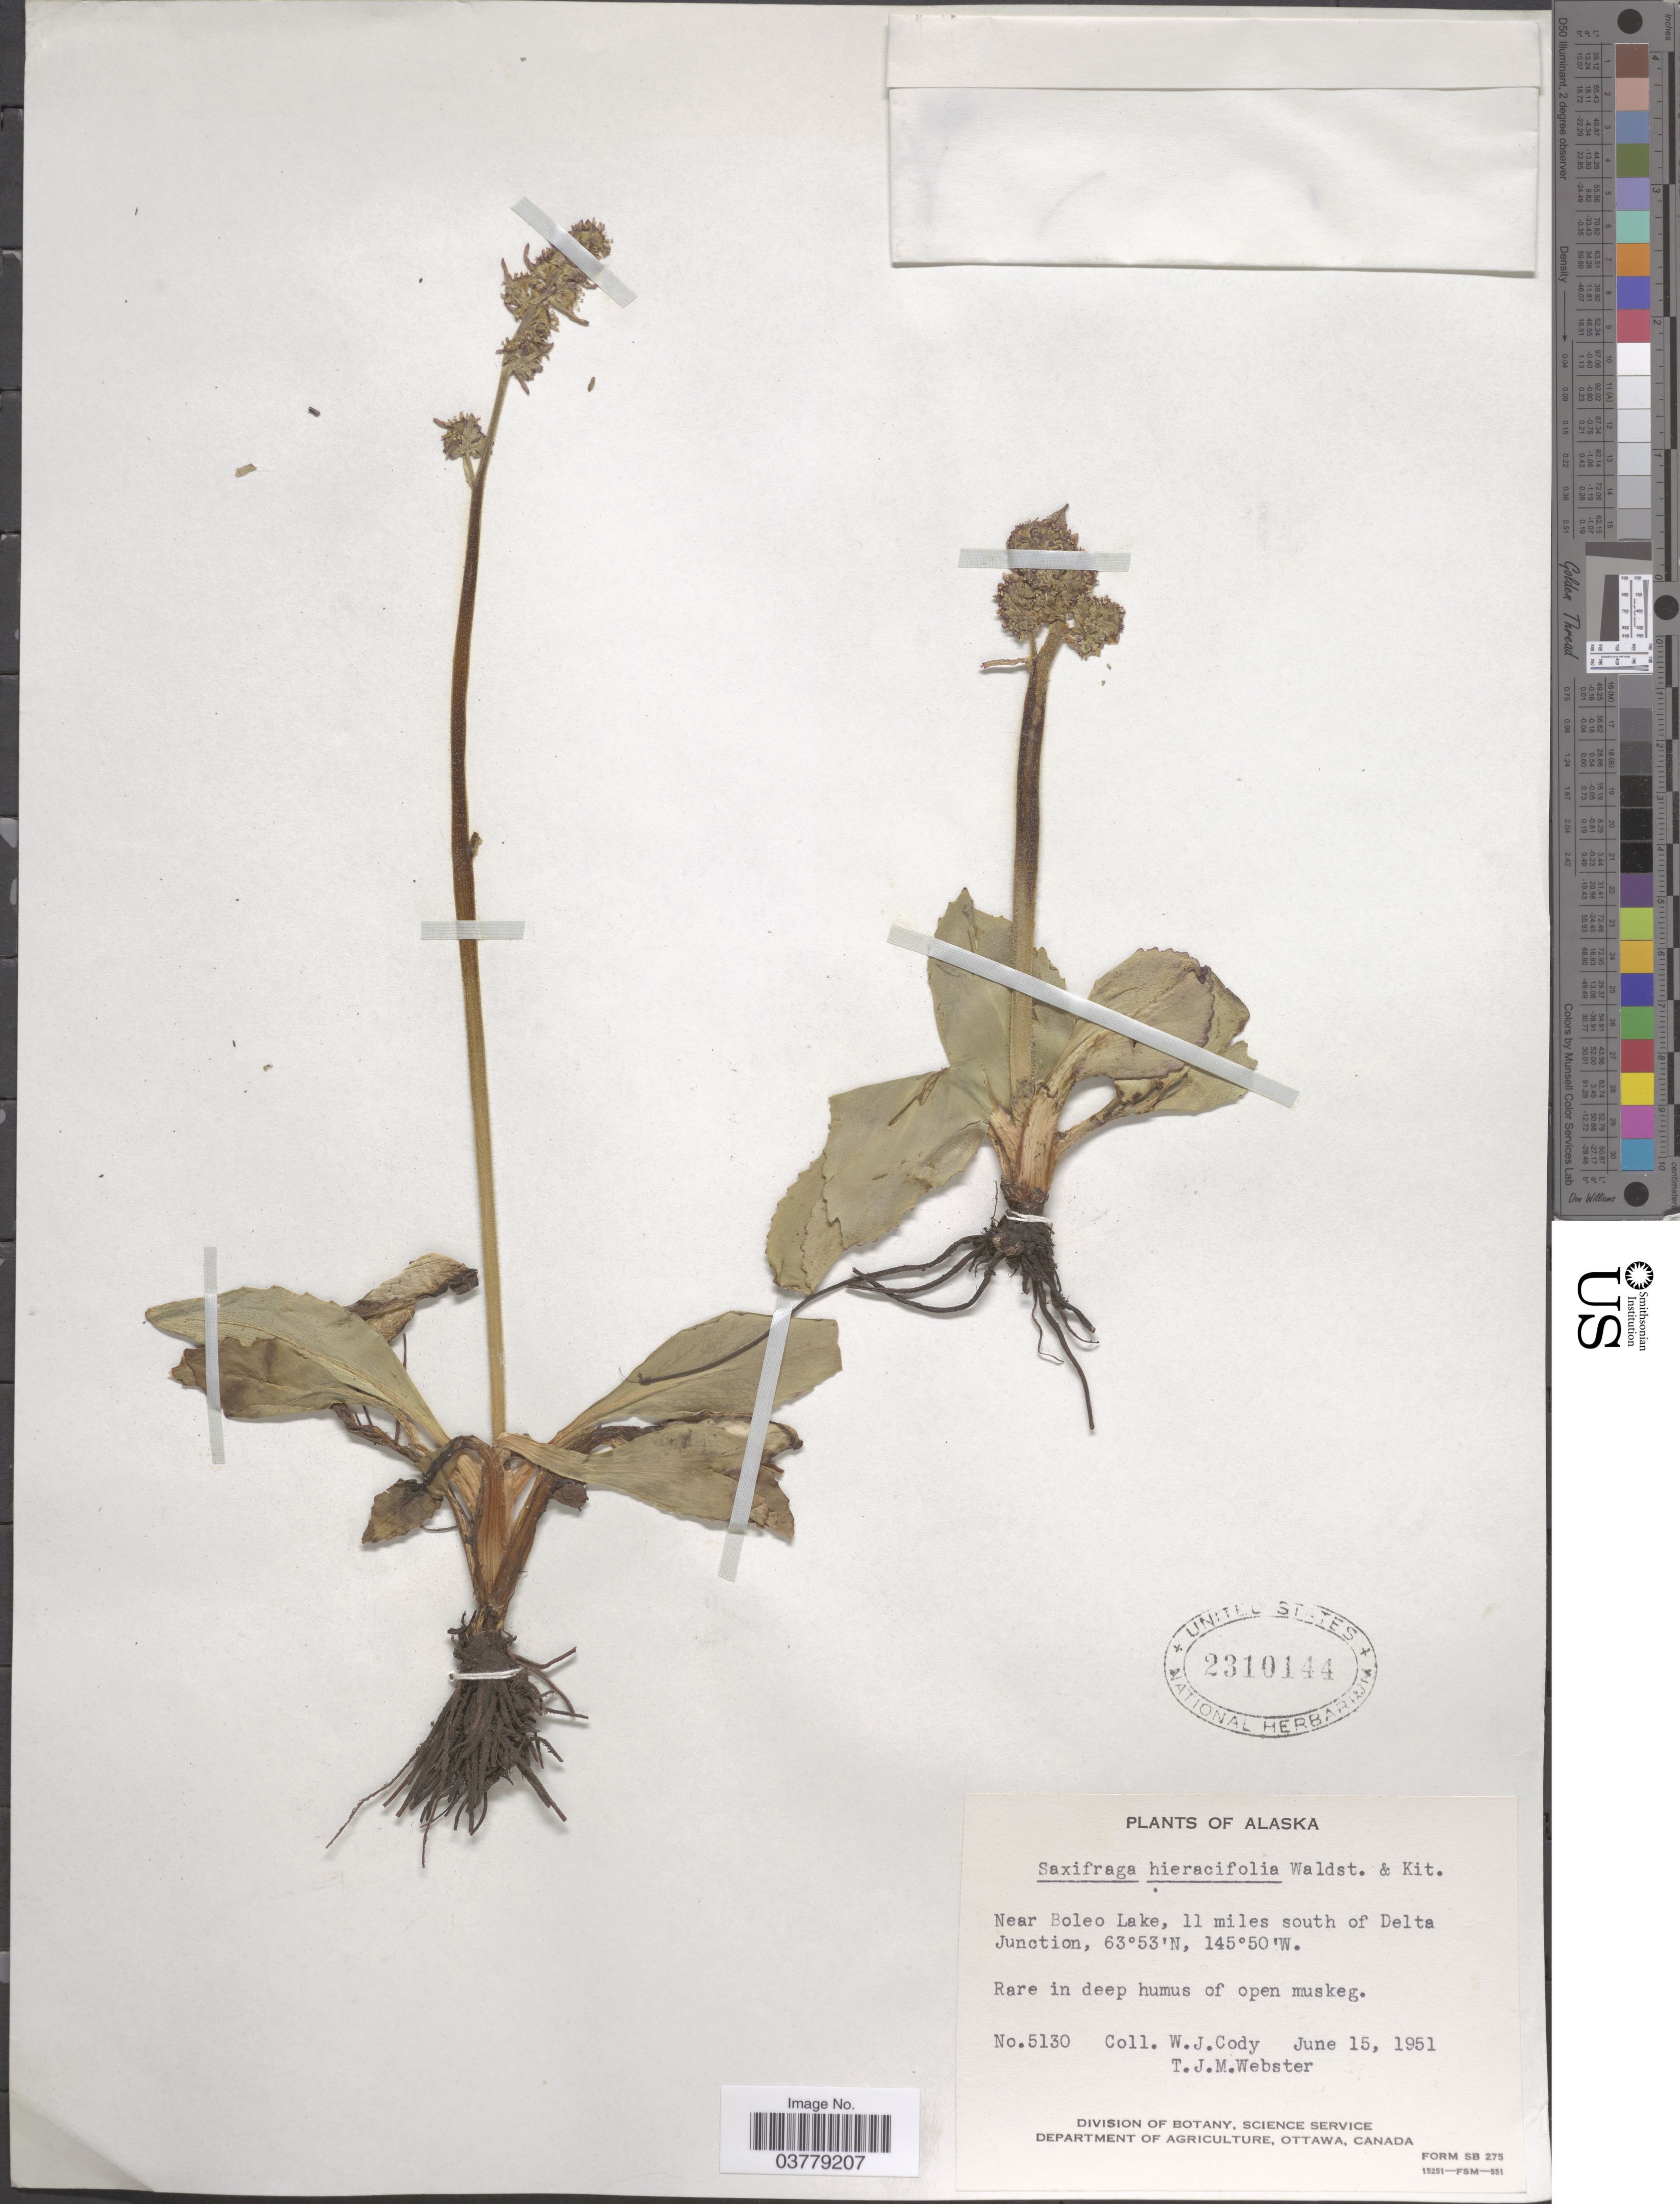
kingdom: Plantae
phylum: Tracheophyta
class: Magnoliopsida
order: Saxifragales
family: Saxifragaceae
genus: Micranthes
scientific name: Micranthes hieraciifolia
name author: (Waldst. & Kit. ex Willd.) Haw.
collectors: W. Cody & T. J. Webster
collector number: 5130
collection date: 1951-06-15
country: United States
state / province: Alaska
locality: Near Boleo Lake, 11 miles south of Delta Junction.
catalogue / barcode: US 2310144